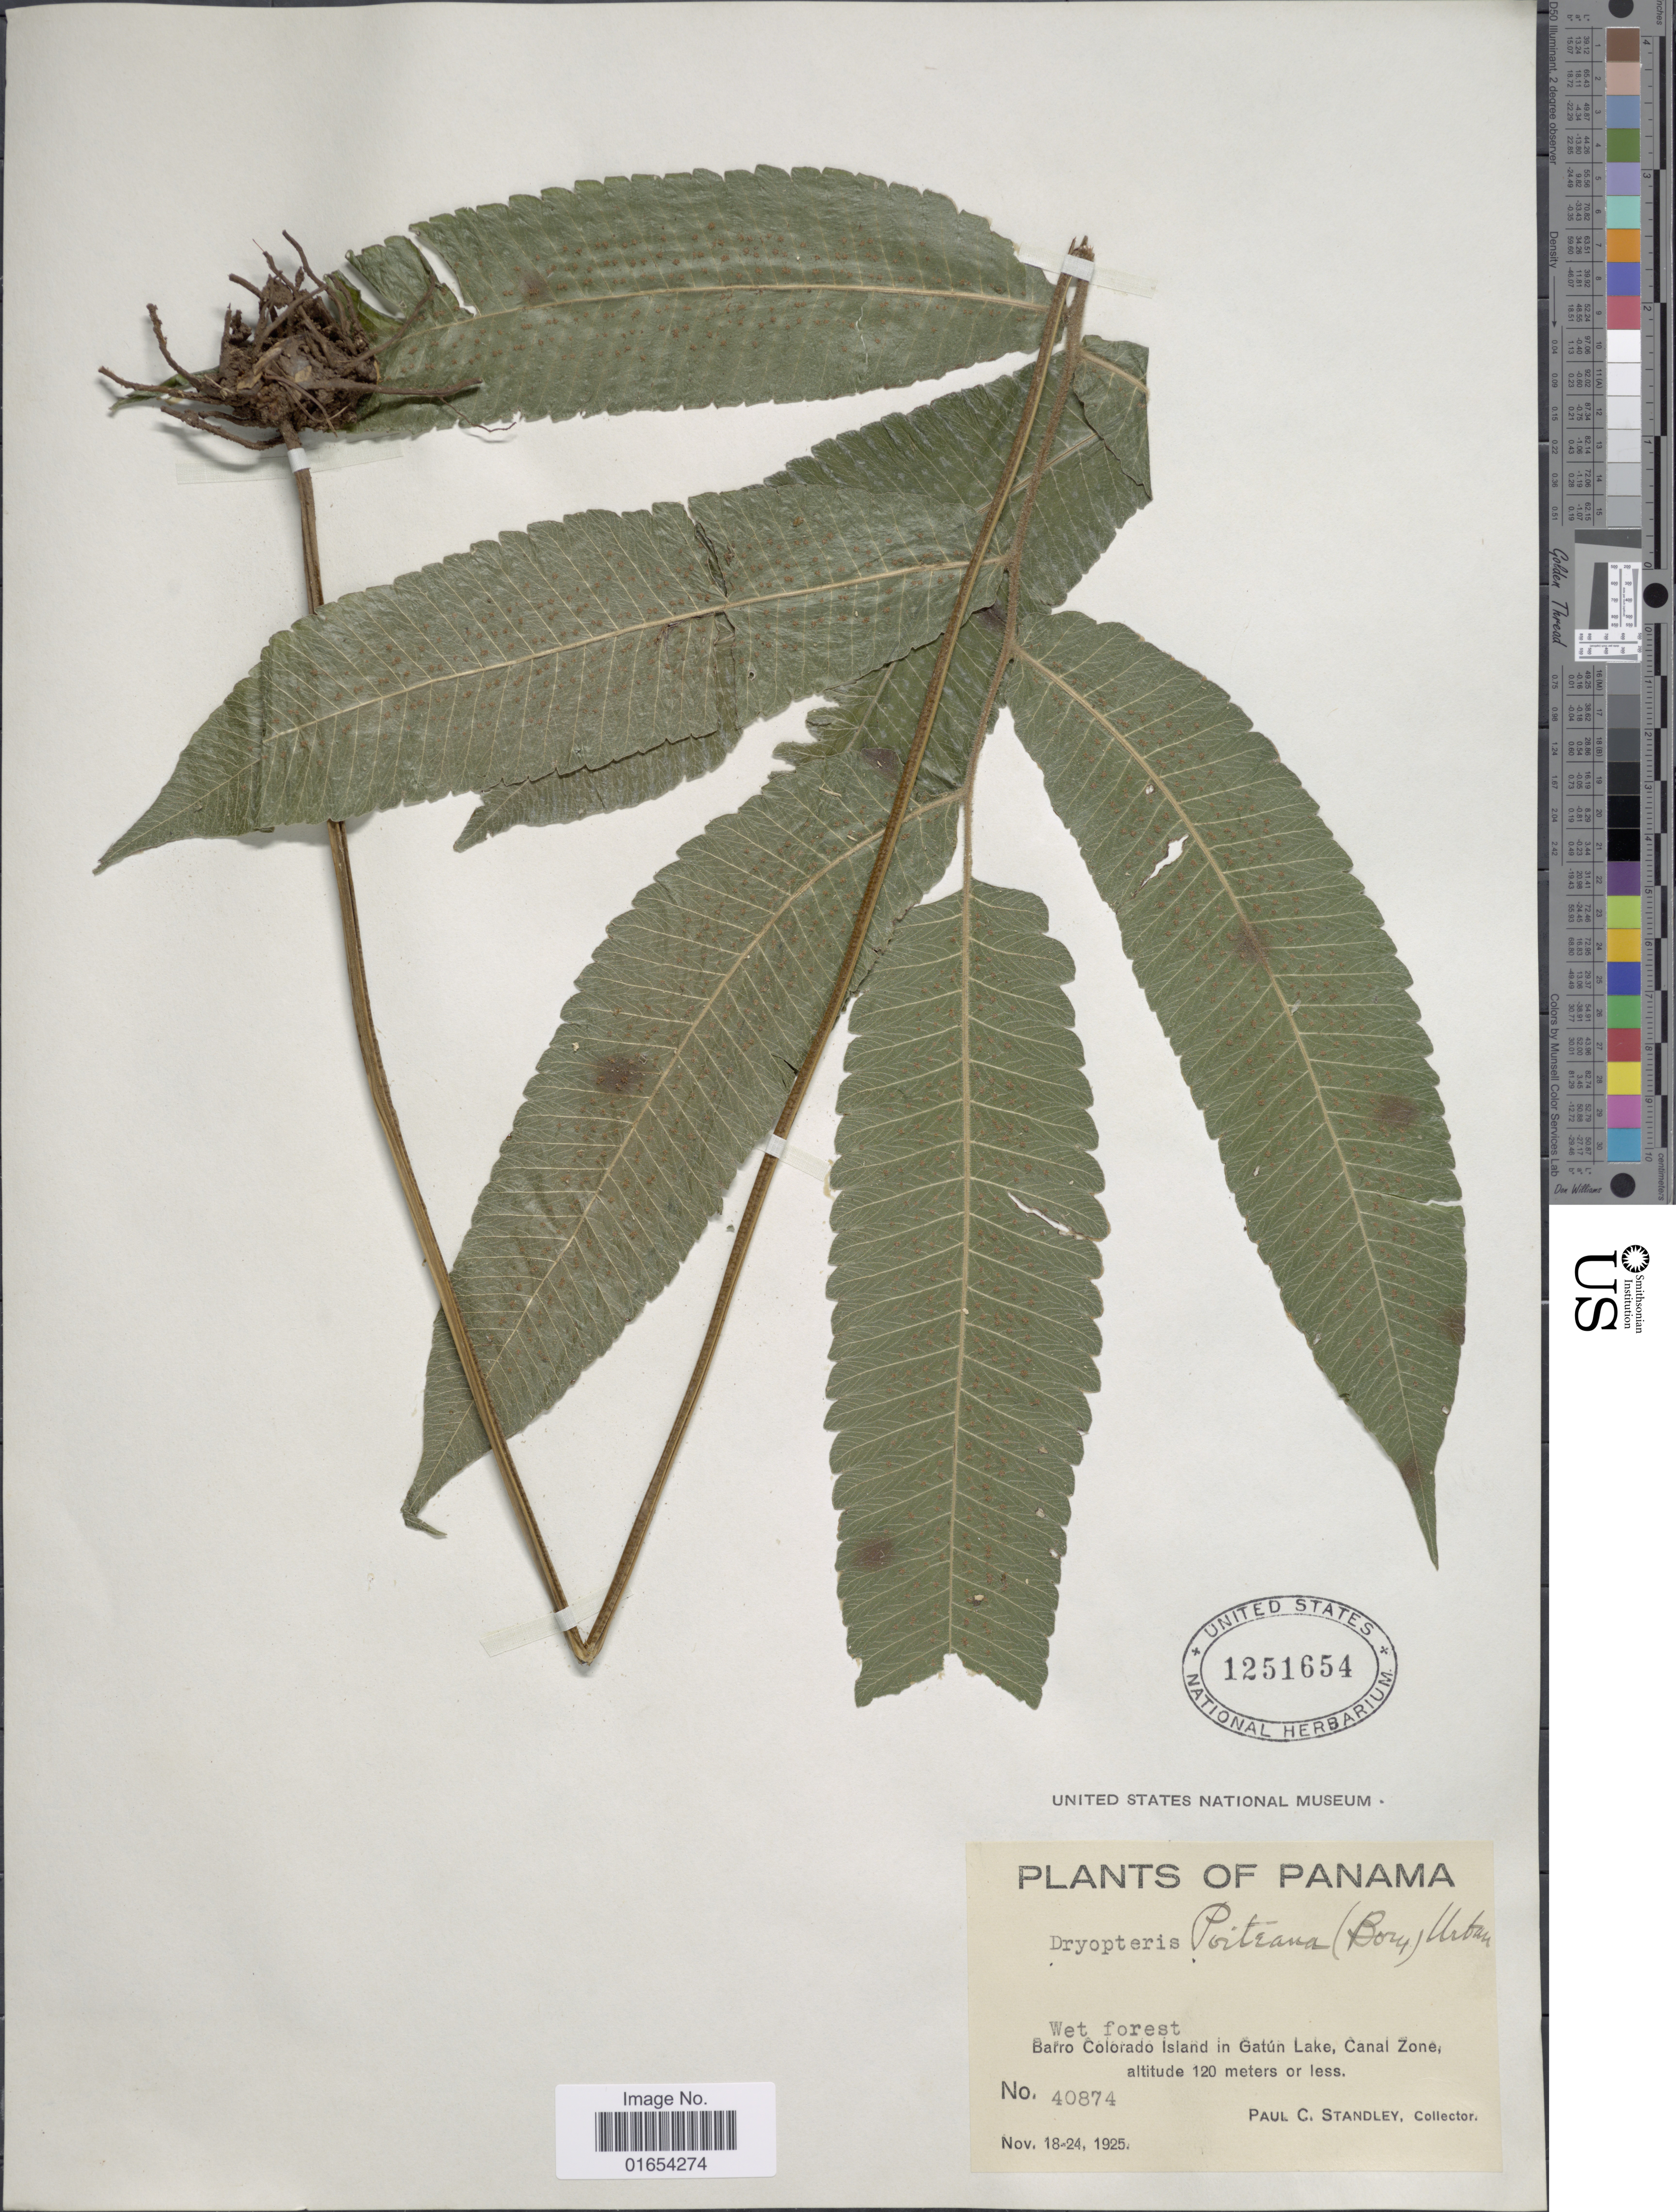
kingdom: Plantae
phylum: Tracheophyta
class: Polypodiopsida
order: Polypodiales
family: Thelypteridaceae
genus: Goniopteris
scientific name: Goniopteris poiteana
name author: (Bory) Ching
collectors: P. C. Standley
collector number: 40874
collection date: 1925-11-18/1925-11-24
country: Panama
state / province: Panamá Oeste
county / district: Canal Zone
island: Barro Colorado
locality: Wet forest, Barro Colorado Island in Gatun Lake, Canal Zone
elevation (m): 120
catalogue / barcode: US 1251654